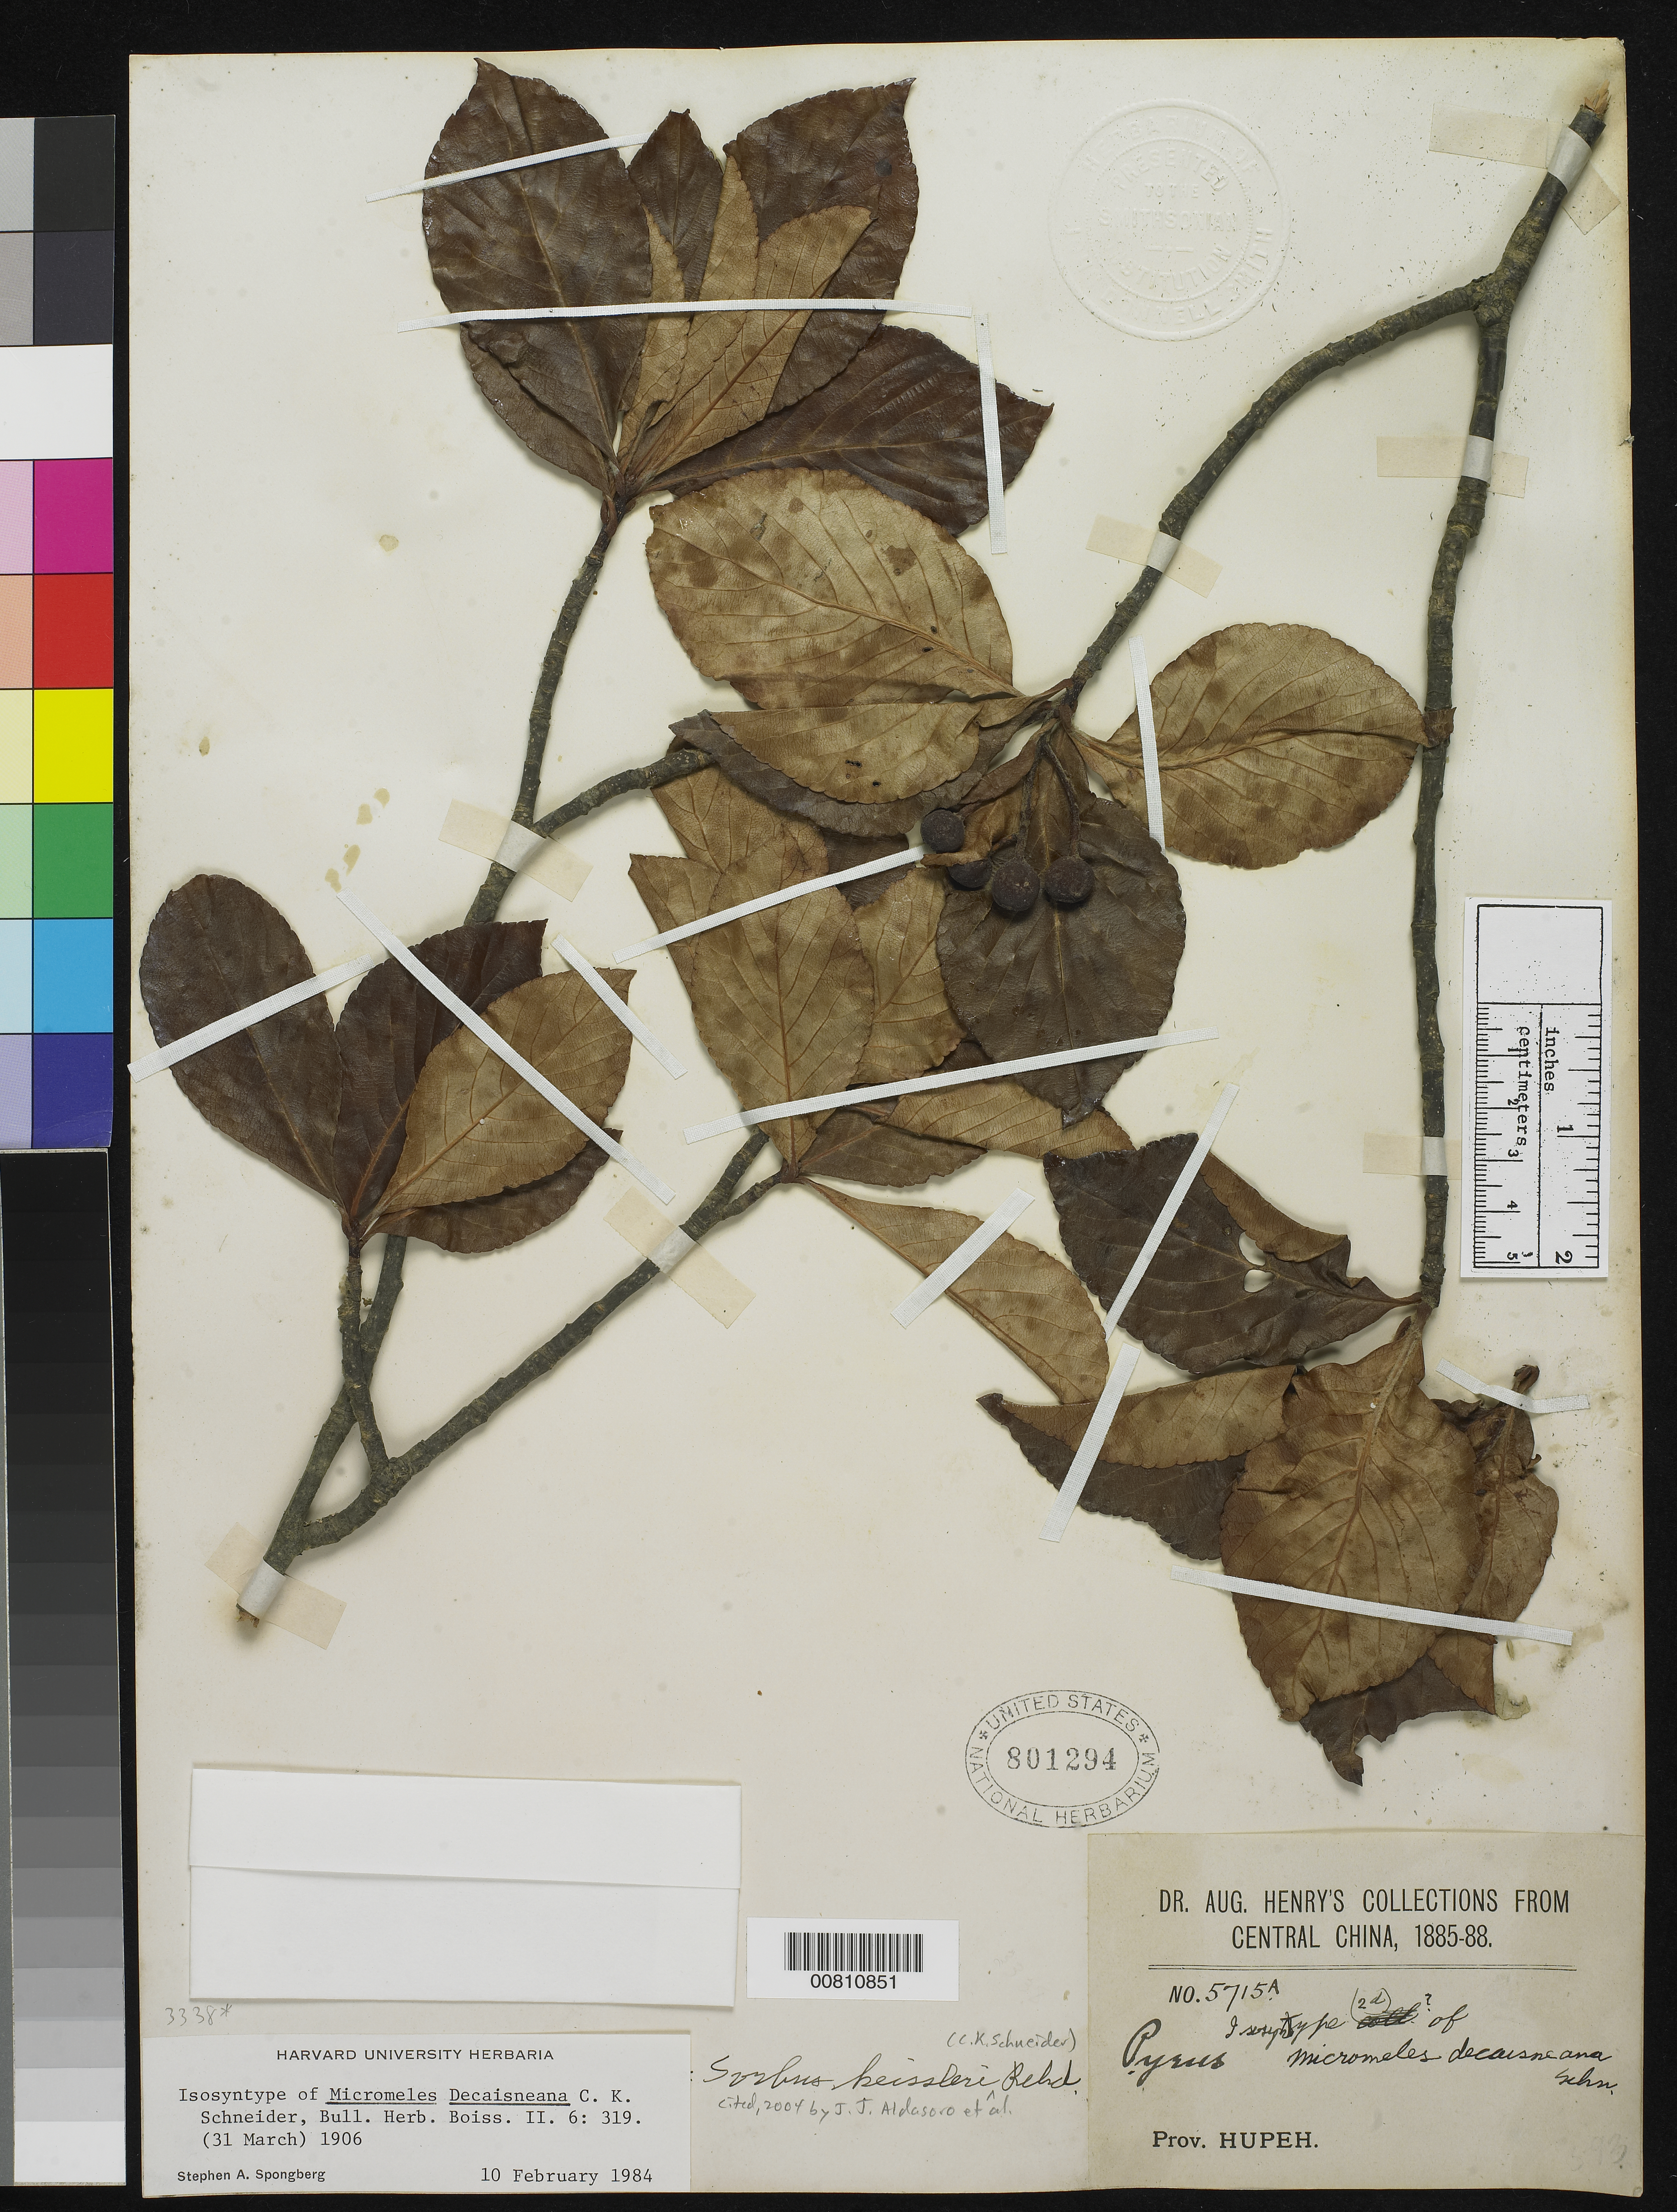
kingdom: Plantae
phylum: Tracheophyta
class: Magnoliopsida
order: Rosales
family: Rosaceae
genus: Micromeles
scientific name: Micromeles decaisneana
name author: C.K. Schneid.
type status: Isosyntype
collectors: A. Henry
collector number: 5715 A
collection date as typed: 1885 to 1888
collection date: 1885/1888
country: China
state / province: Hubei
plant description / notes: Cited 2004 by J.J. Aldasoro et al.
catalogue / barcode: US 801294